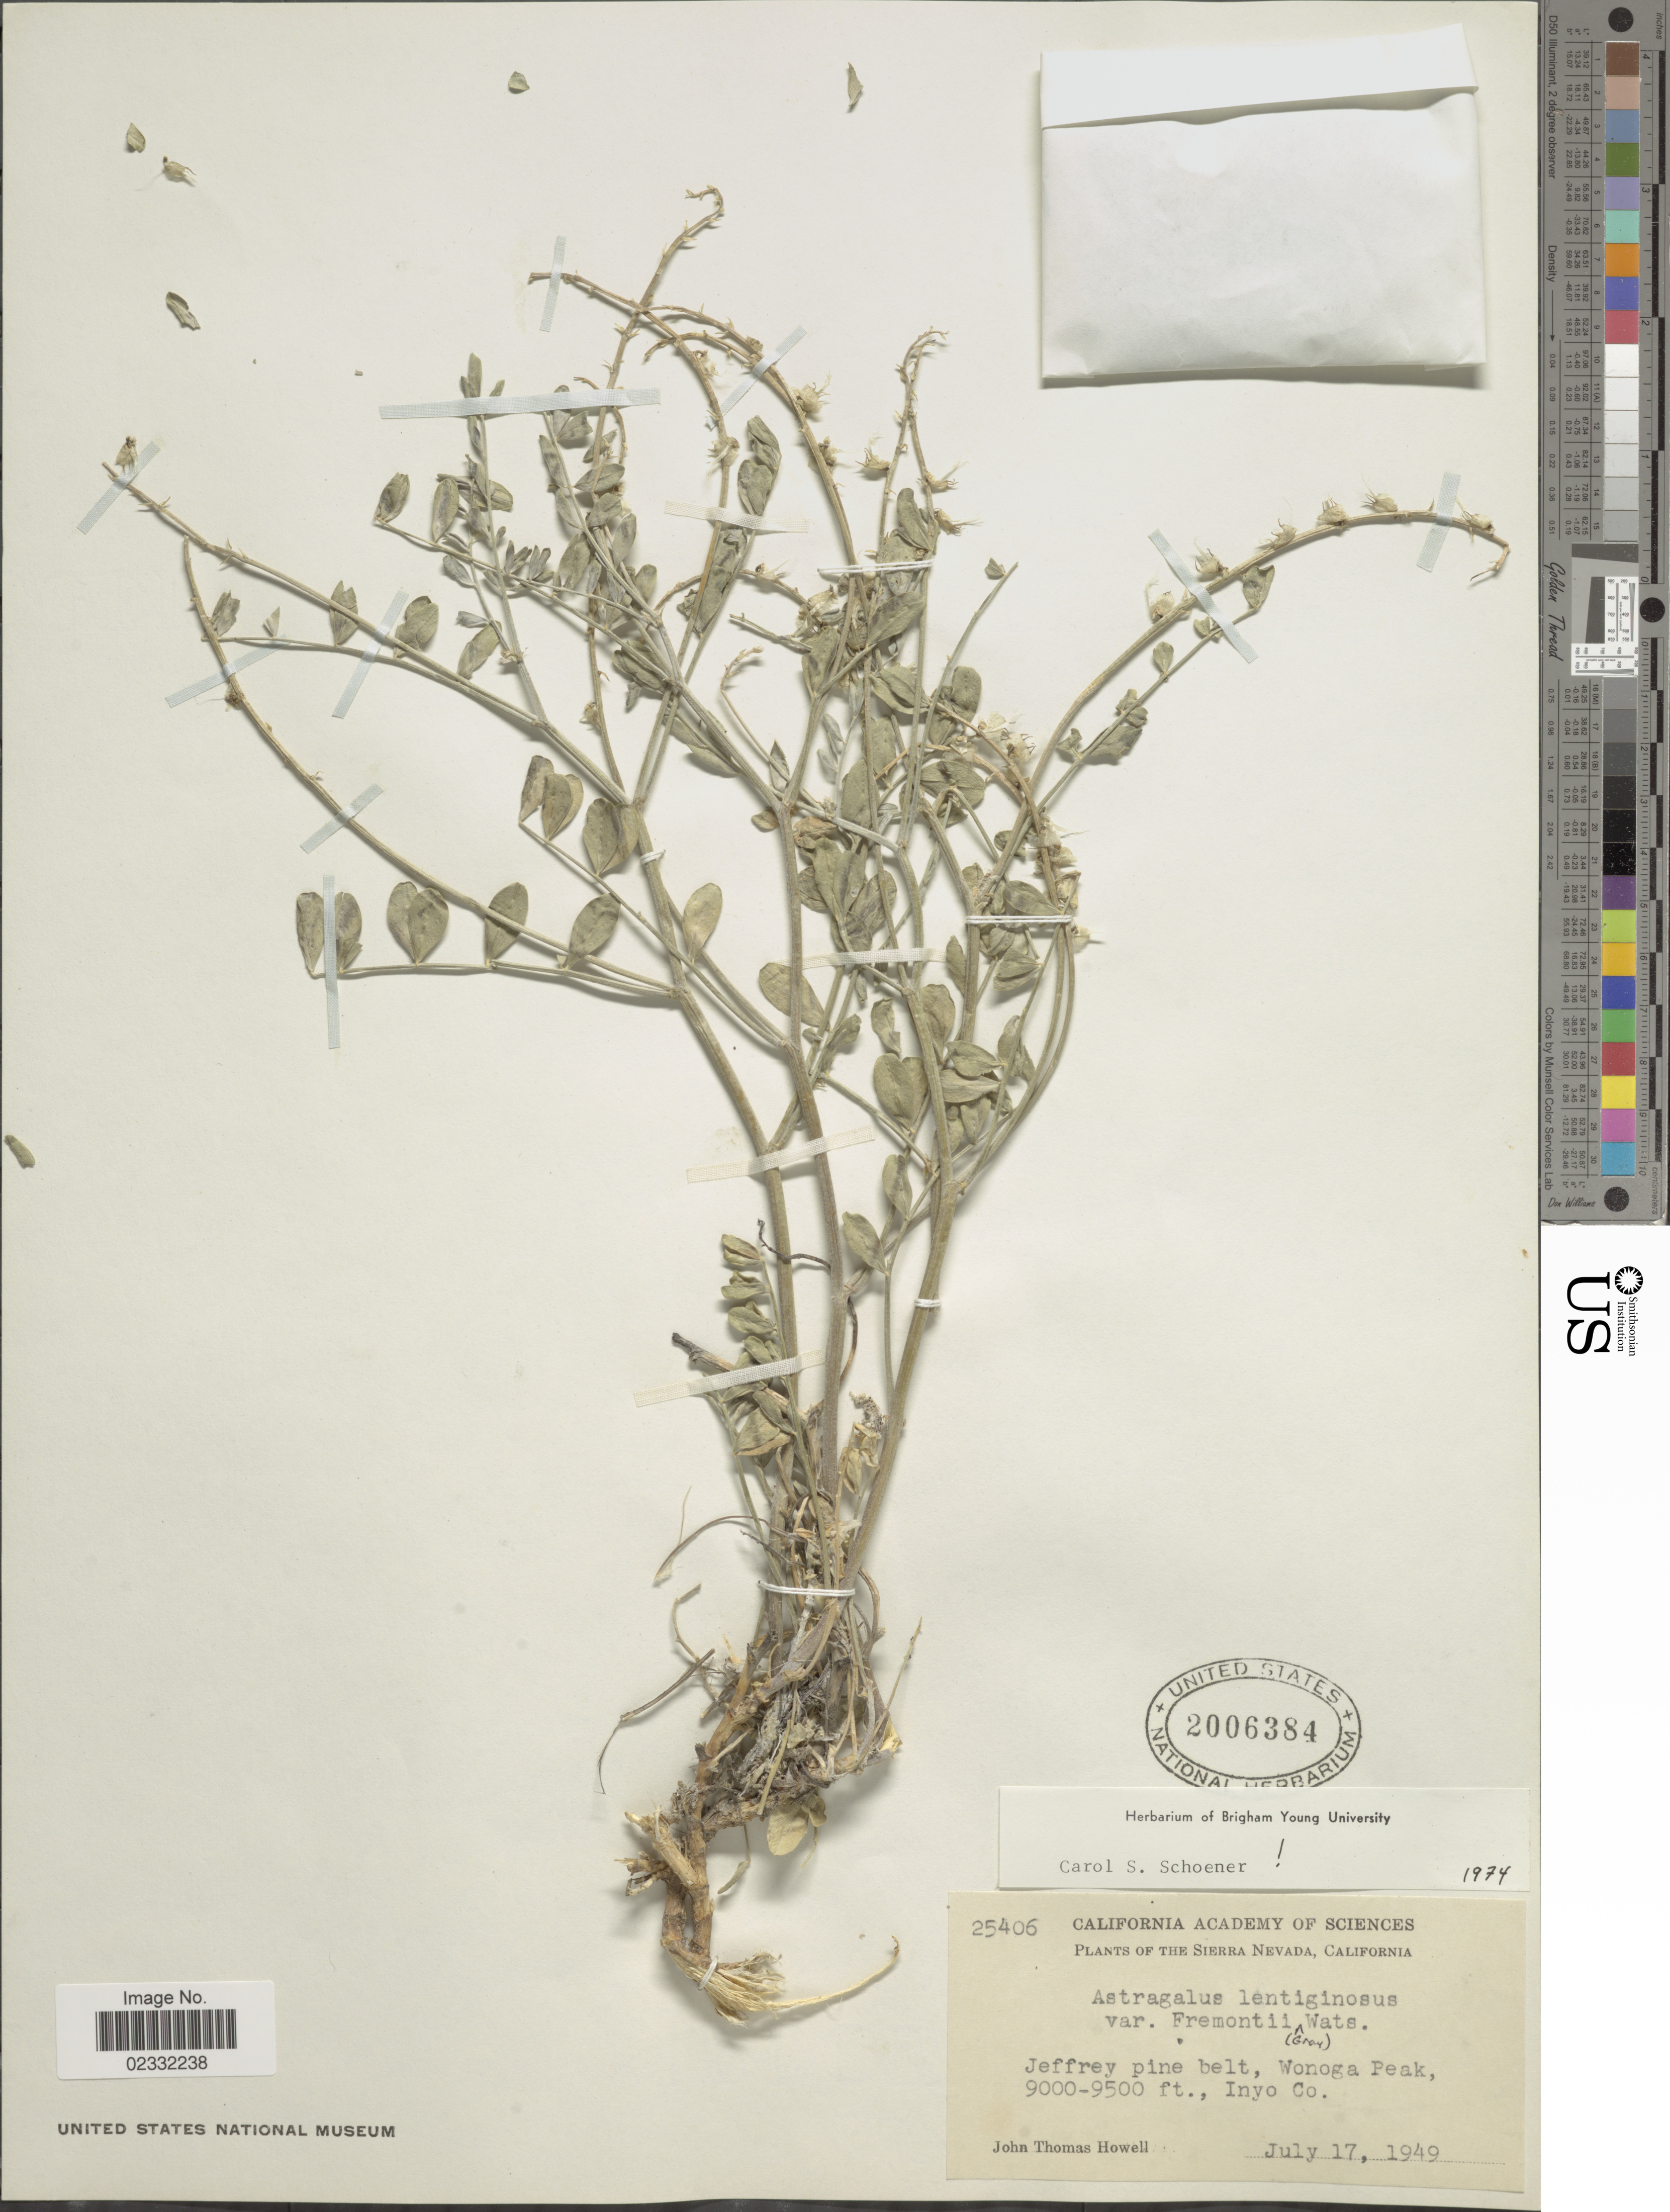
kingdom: Plantae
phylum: Tracheophyta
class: Magnoliopsida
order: Fabales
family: Fabaceae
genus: Astragalus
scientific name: Astragalus lentiginosus var. fremontii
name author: (A. Gray ex Torr.) S. Watson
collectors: J. T. Howell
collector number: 25406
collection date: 1949-07-17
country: United States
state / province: California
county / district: Inyo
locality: The Sierra Nevada, Jeffrey pine belt, Wonoga Peak, Inyo Co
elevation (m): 2743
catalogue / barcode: US 2006384